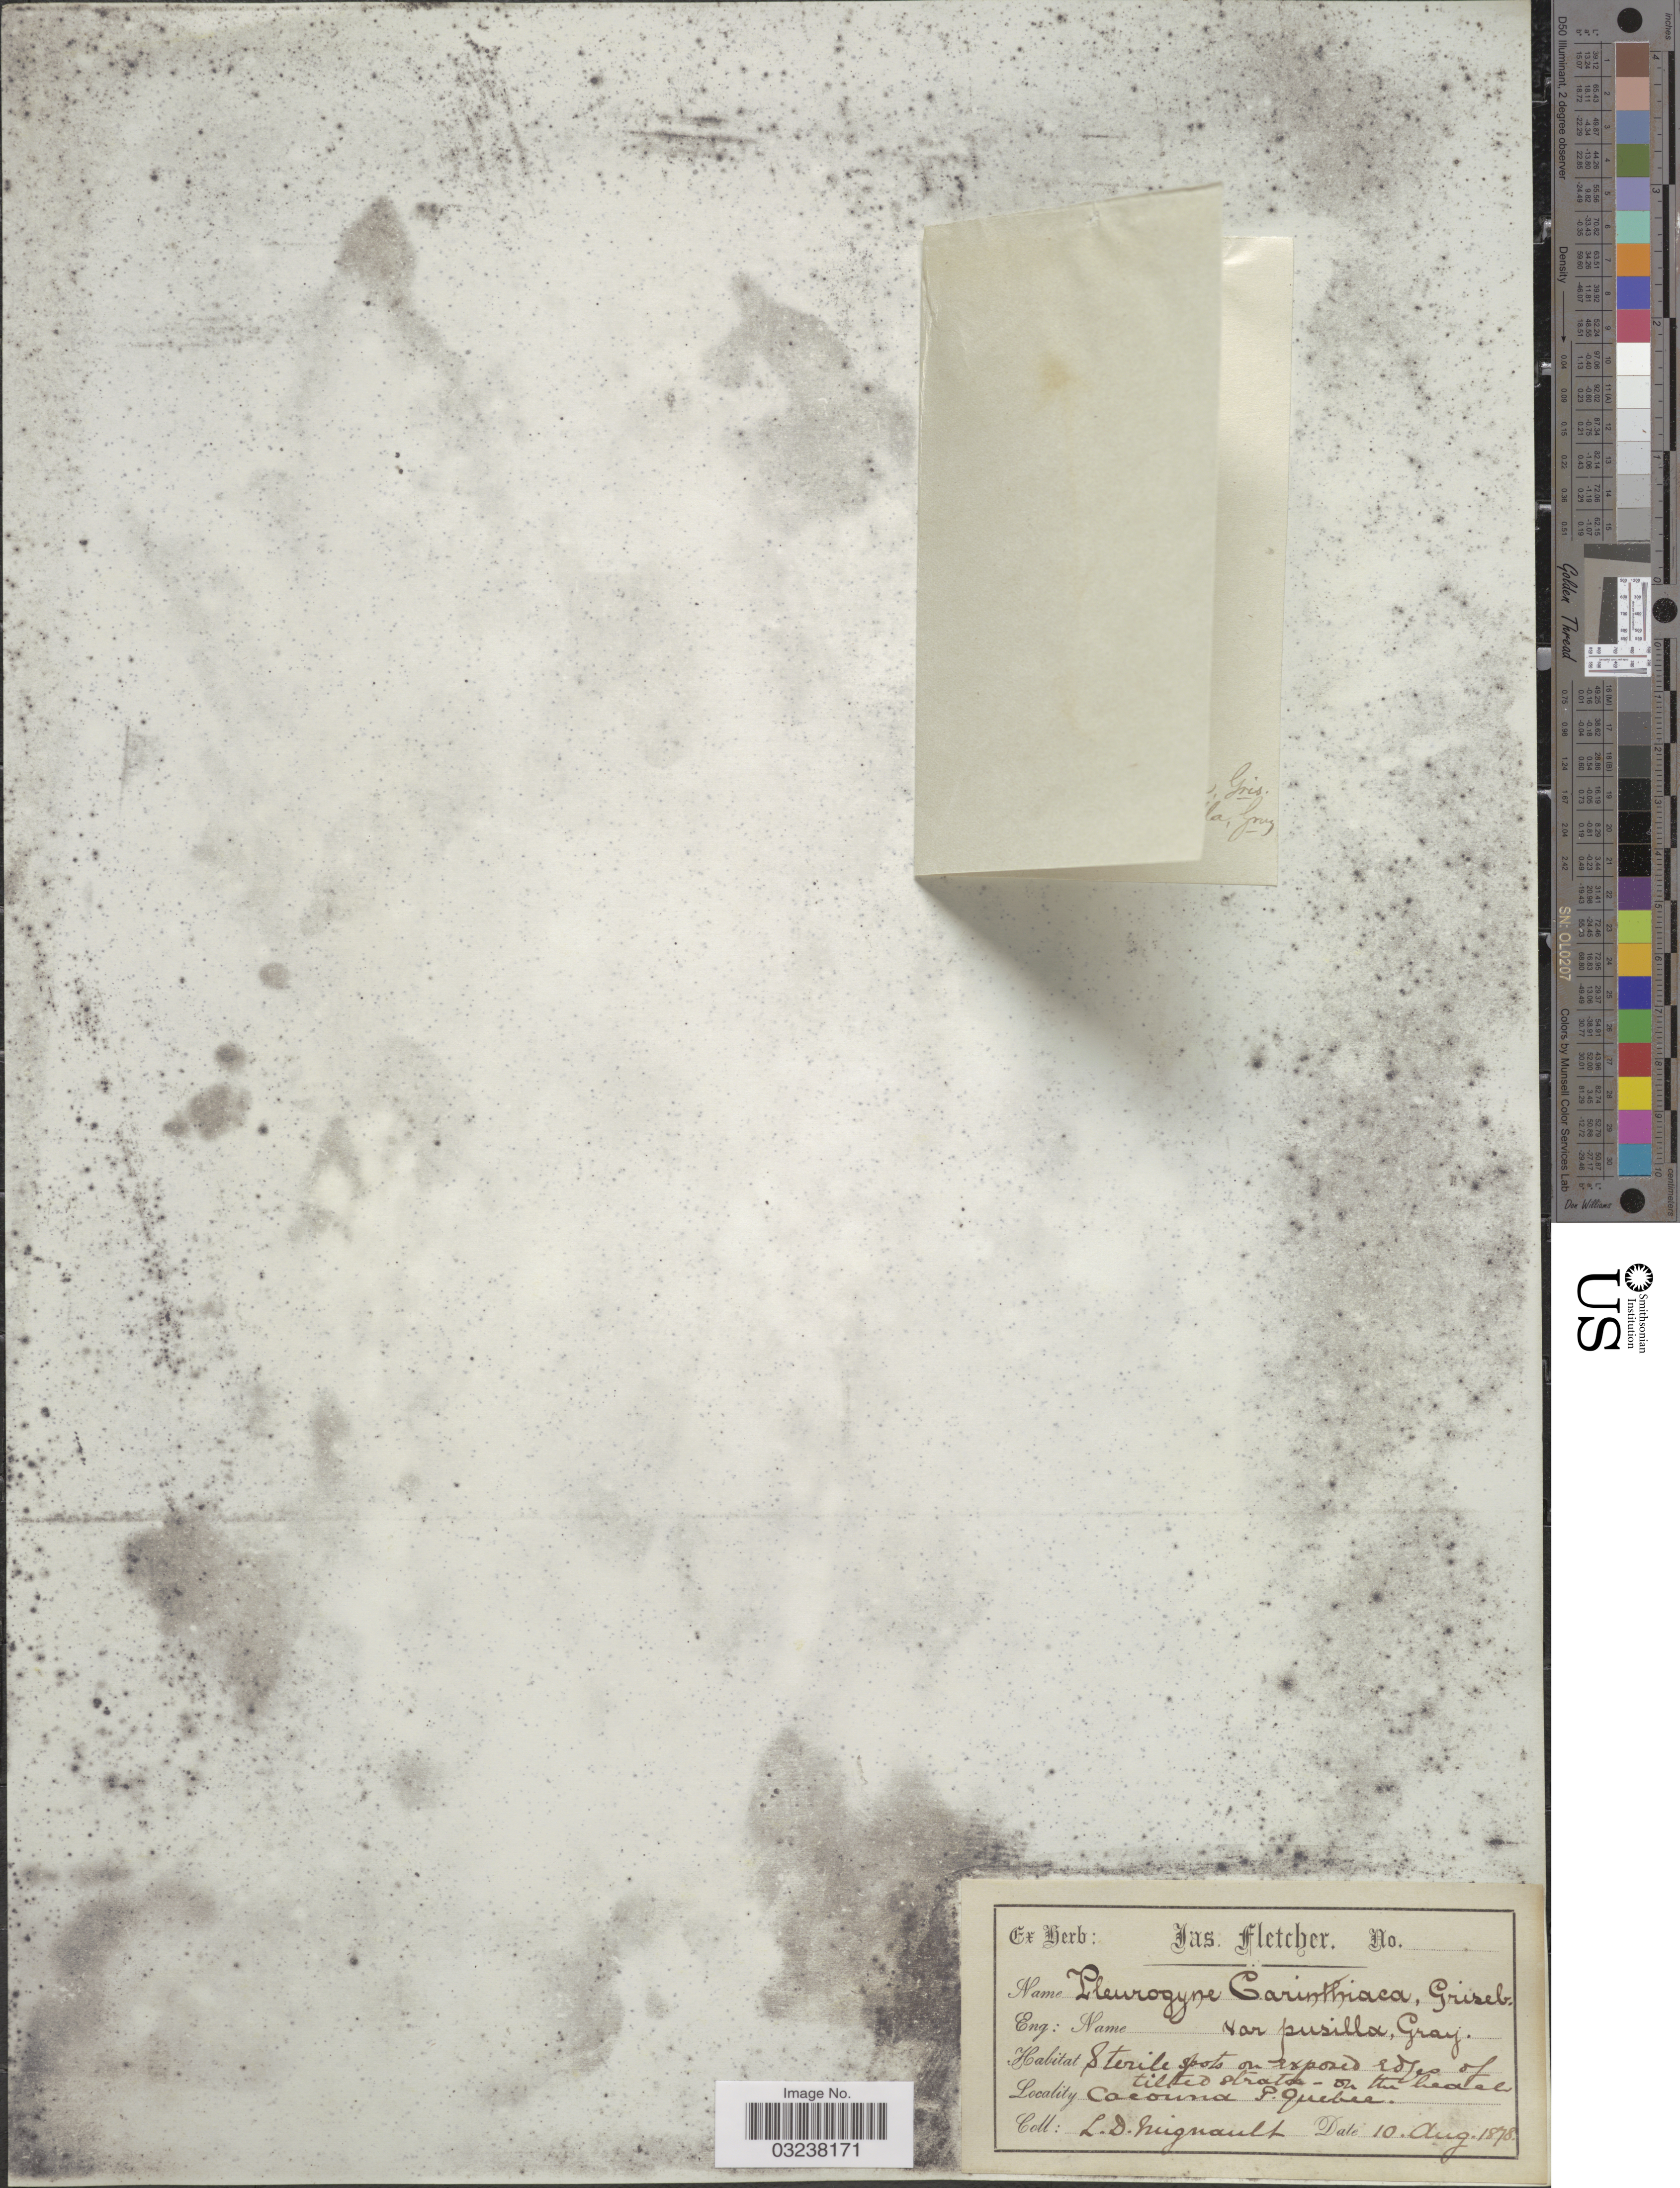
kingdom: Plantae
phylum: Tracheophyta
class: Magnoliopsida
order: Gentianales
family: Gentianaceae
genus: Pleurogyne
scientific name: Pleurogyne carinthiacum var. pusilla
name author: (Pursh) A. Gray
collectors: L. Nignault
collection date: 1878-08-10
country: Canada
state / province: Quebec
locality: Cacouna P. Quebec.